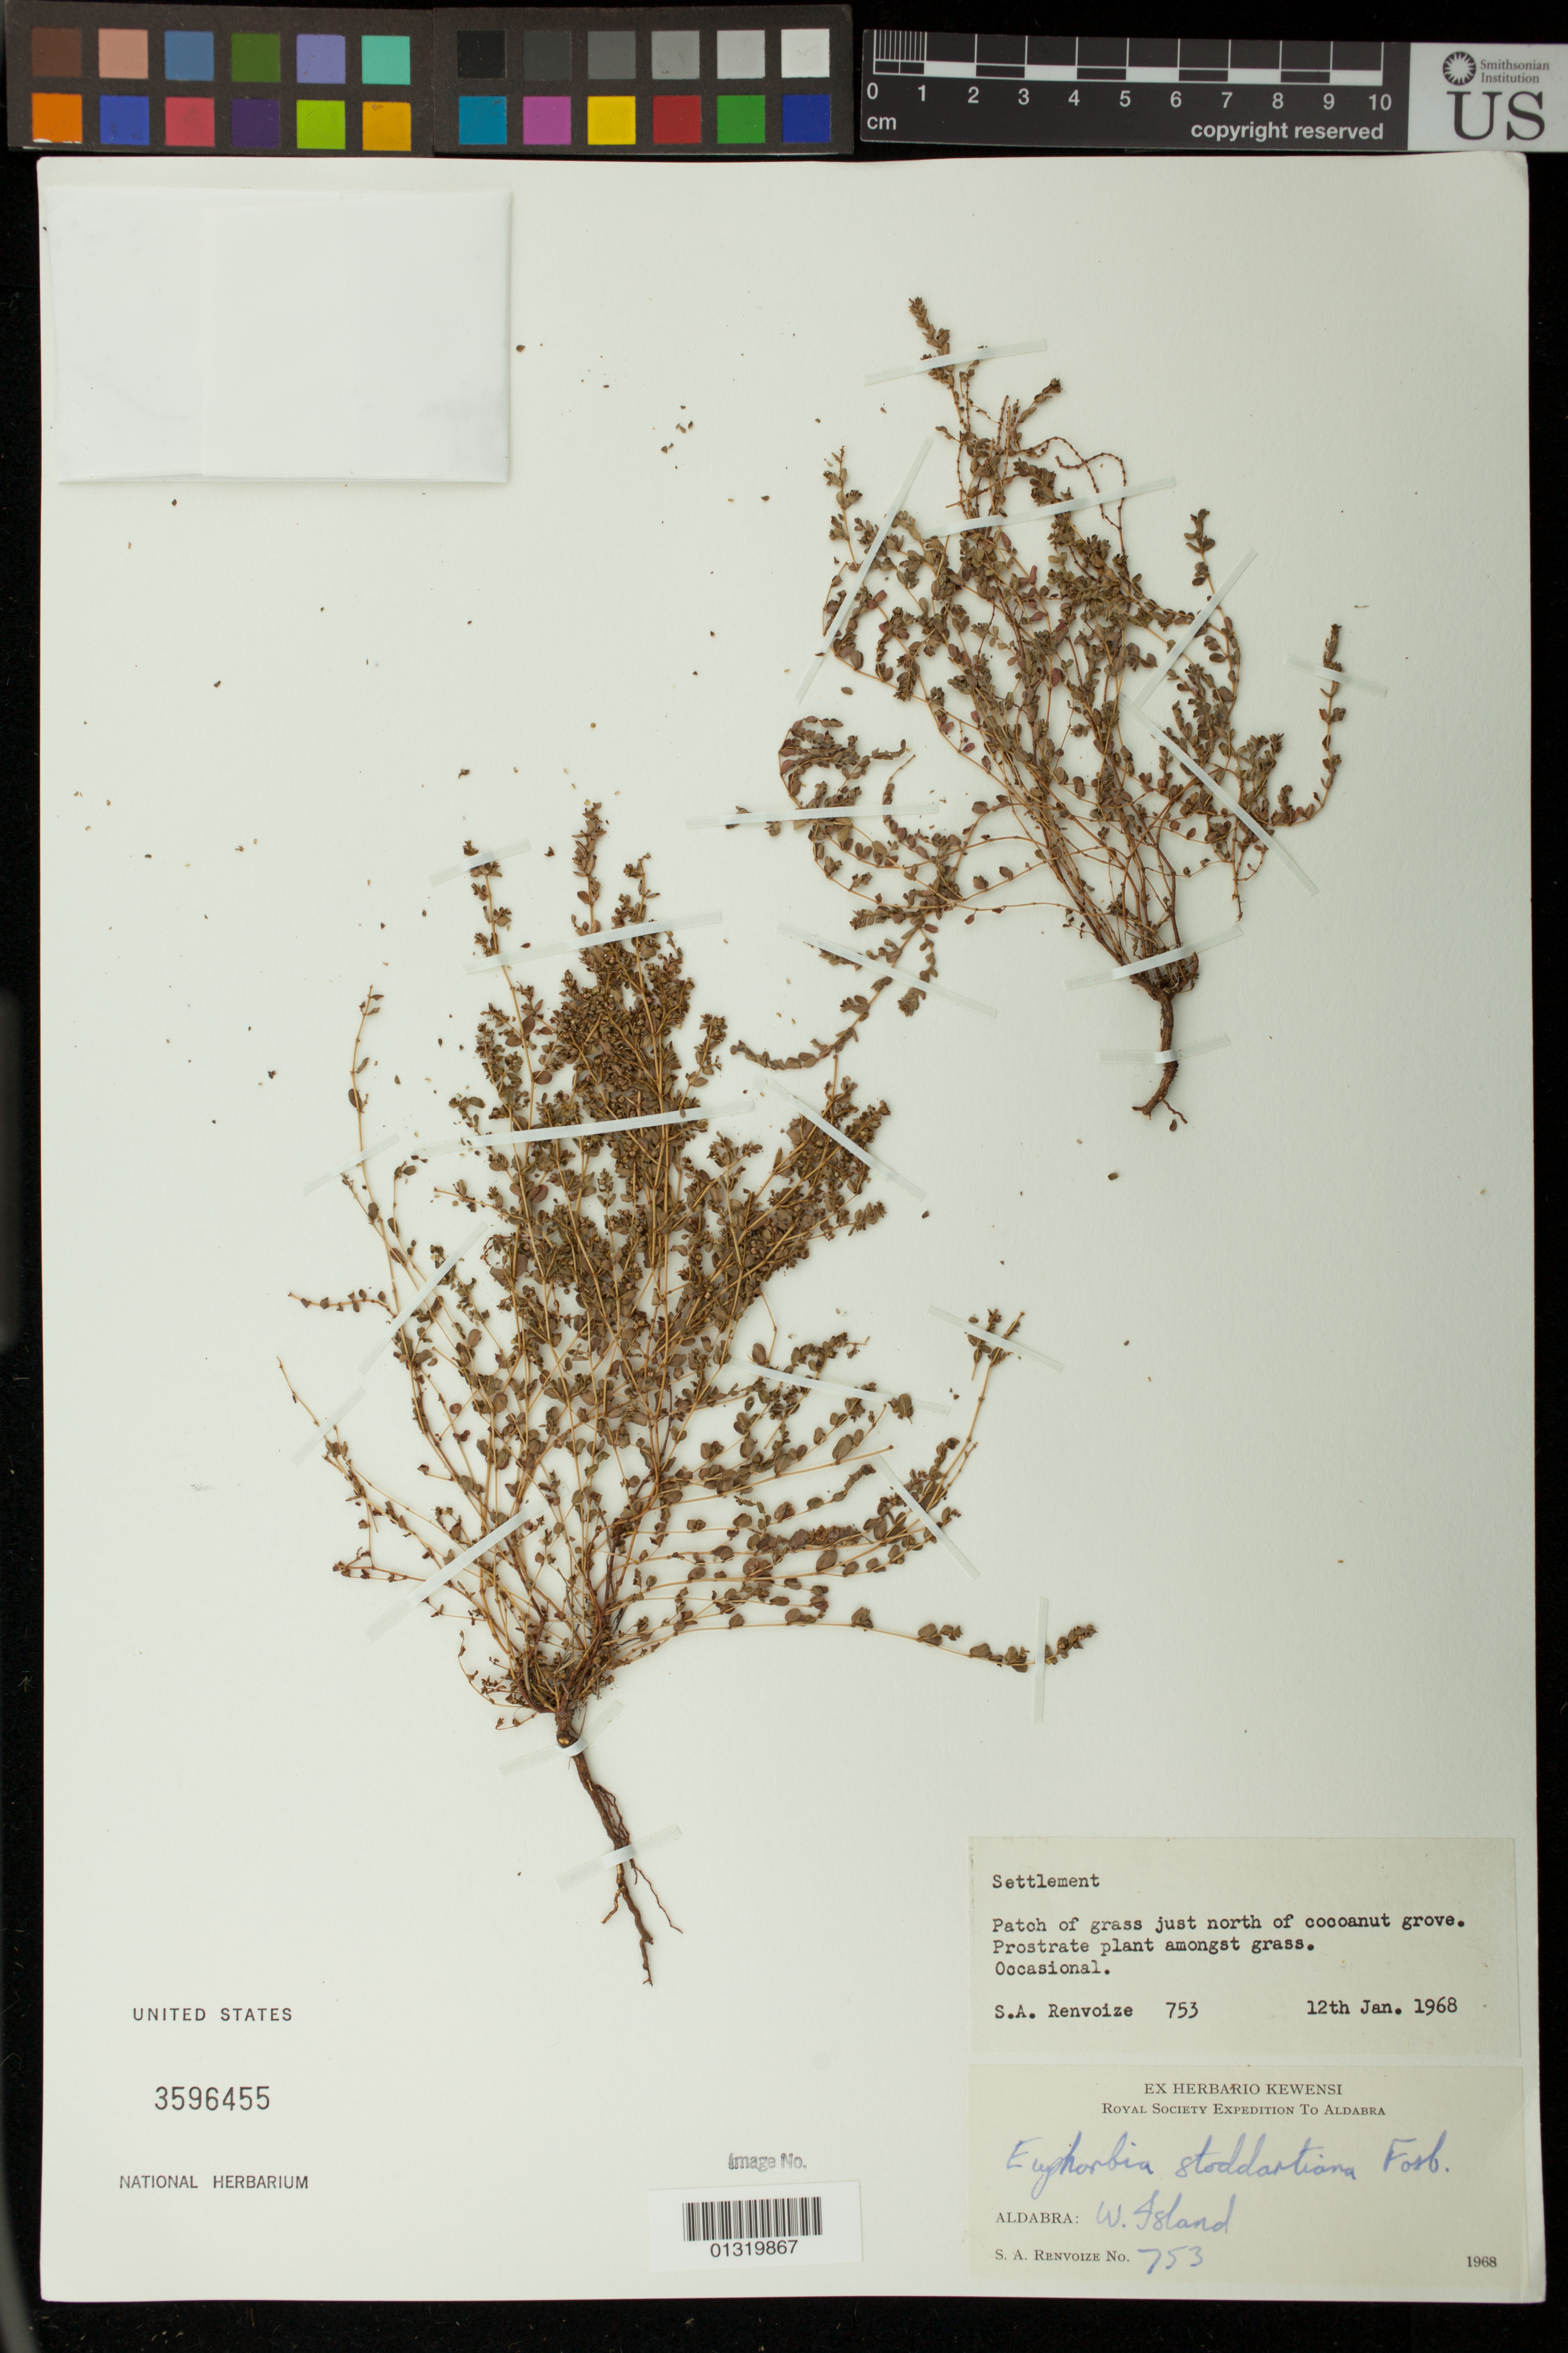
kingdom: Plantae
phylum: Tracheophyta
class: Magnoliopsida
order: Malpighiales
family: Euphorbiaceae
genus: Euphorbia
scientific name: Euphorbia stoddartii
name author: Fosberg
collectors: S. A. Renvoize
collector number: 753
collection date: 1968-01-12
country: Seychelles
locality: Aldabra: W. Island; Settlement; north of cocoanut grove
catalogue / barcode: US 3596455